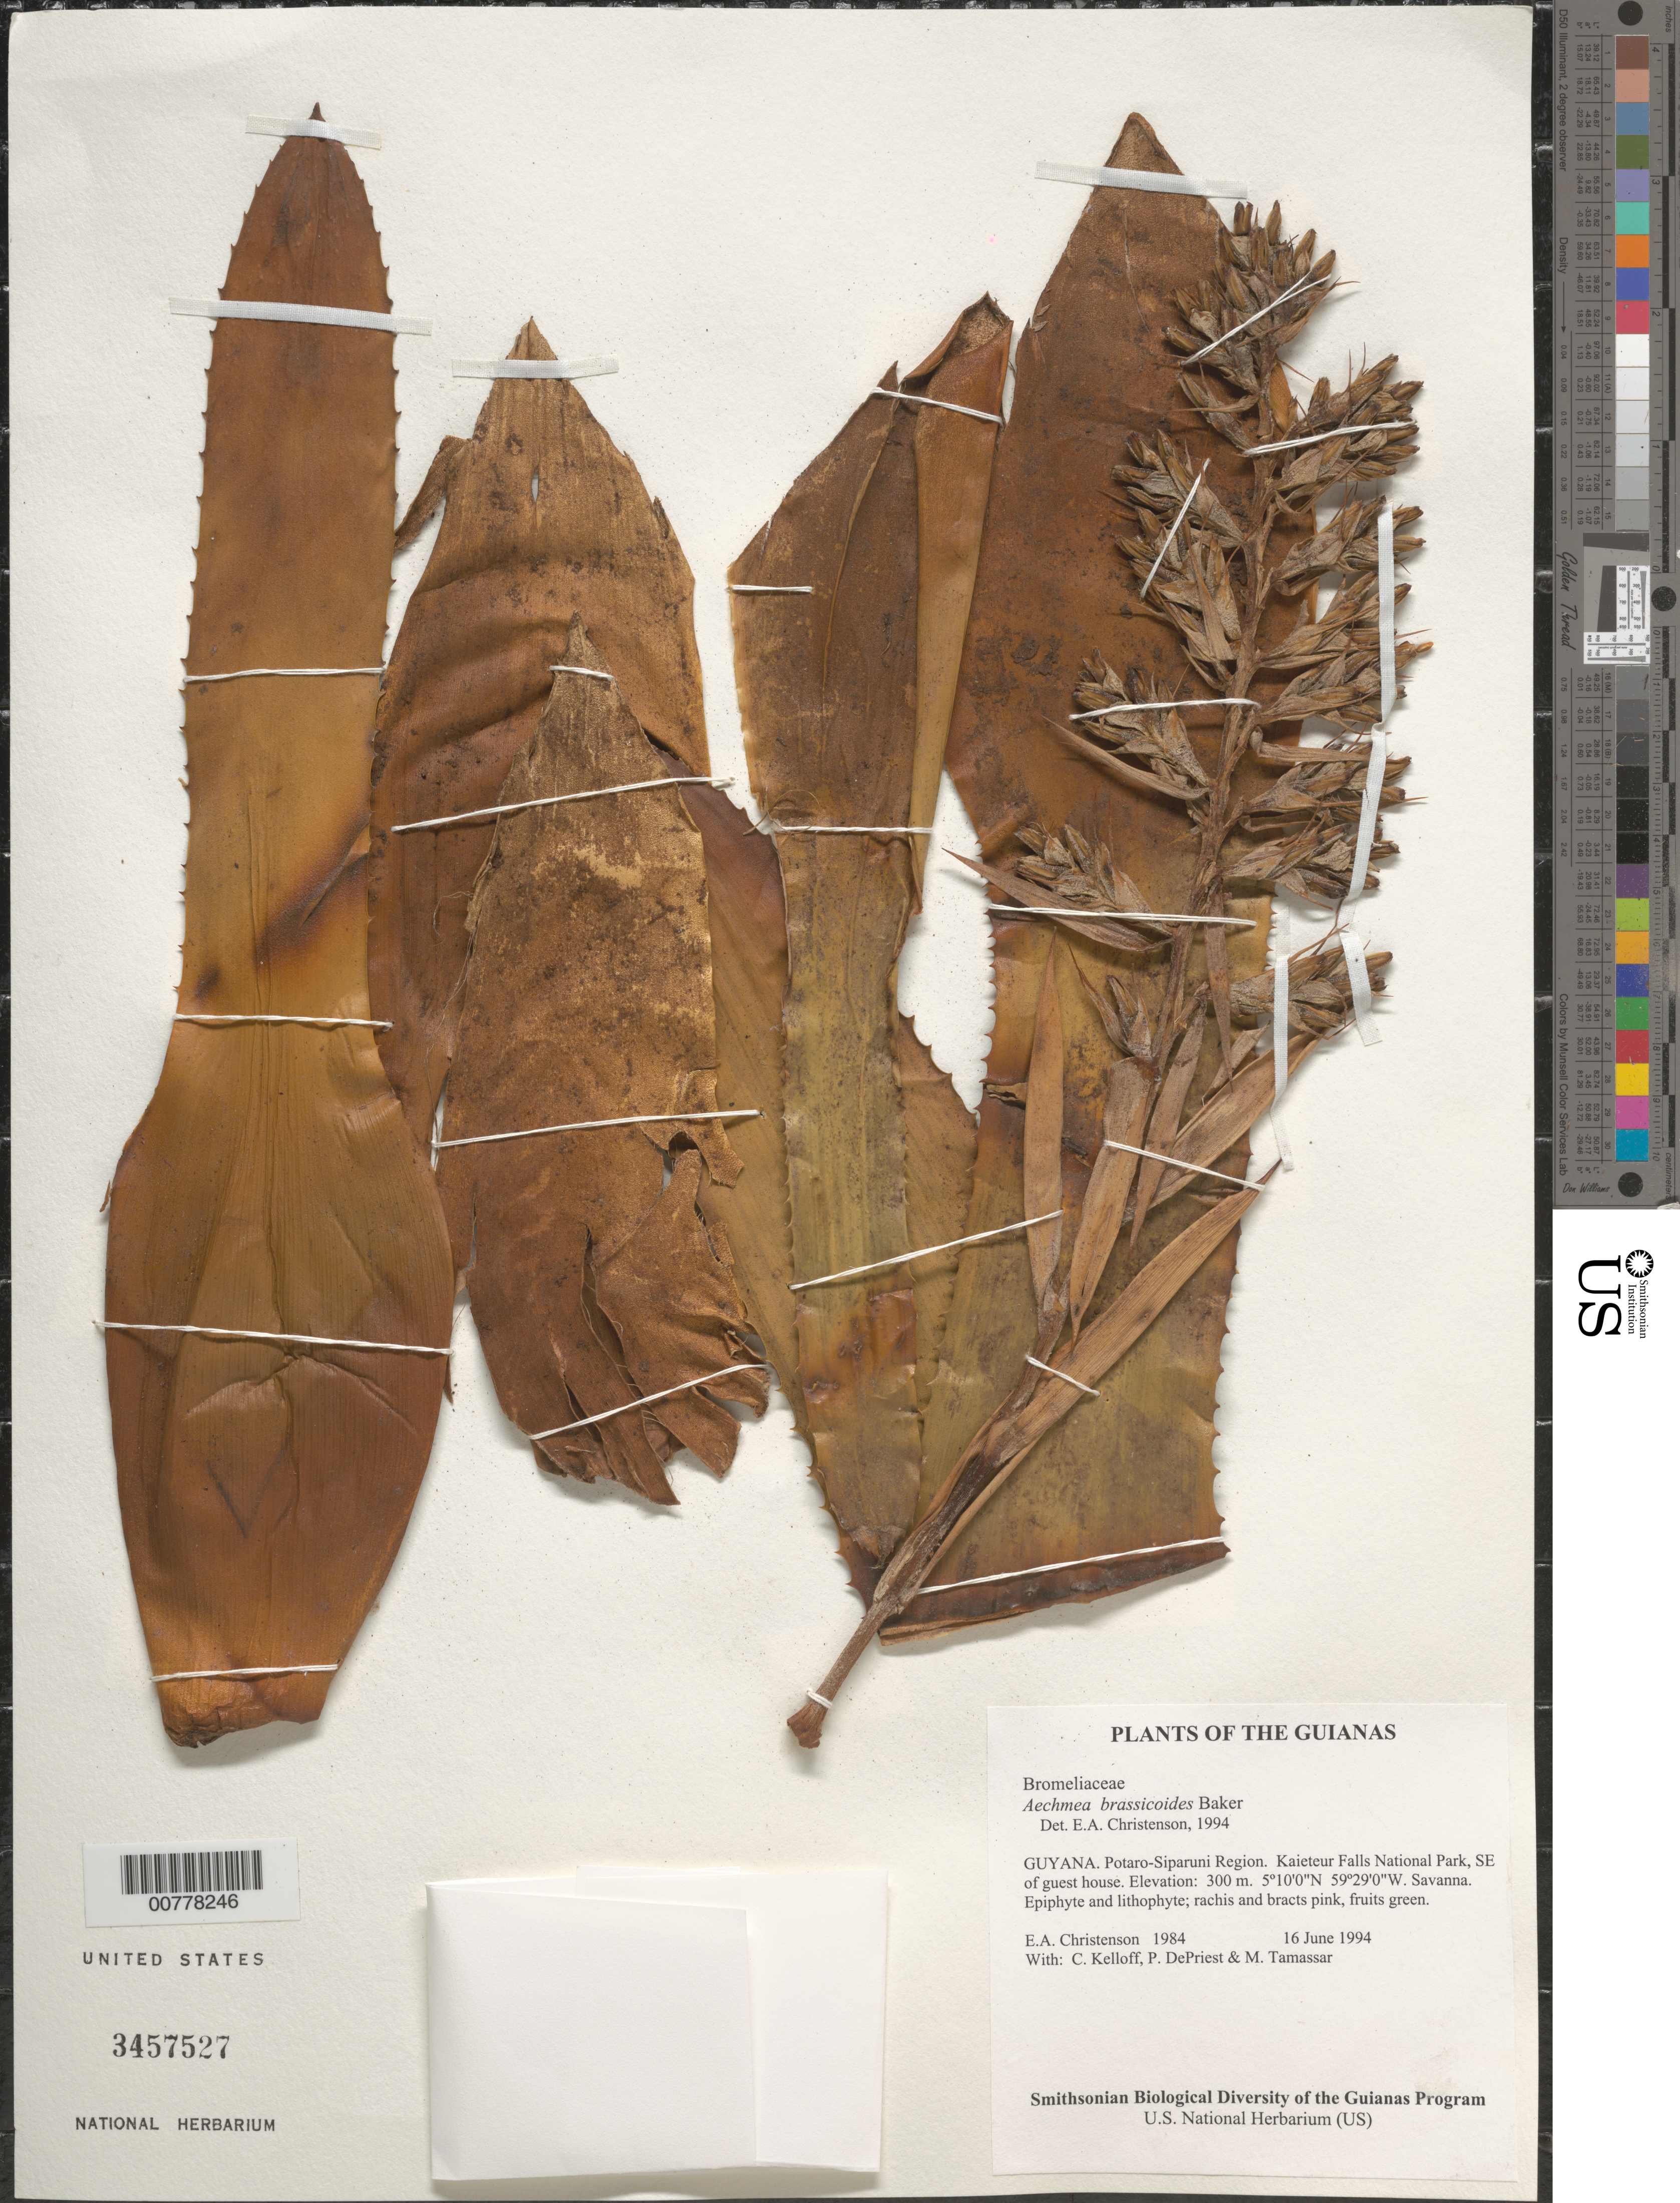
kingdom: Plantae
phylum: Tracheophyta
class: Liliopsida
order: Poales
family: Bromeliaceae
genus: Aechmea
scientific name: Aechmea brassicoides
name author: Baker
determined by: Christenson, E. A.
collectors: E. A. Christenson, C. L. Kelloff, P. DePriest & M. Tamessar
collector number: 1984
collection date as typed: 16 June 1994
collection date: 1994-06-16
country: Guyana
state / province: Potaro-Siparuni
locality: Kaieteur Falls National Park, SE of guest house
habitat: Savanna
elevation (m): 300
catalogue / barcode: US 3457527